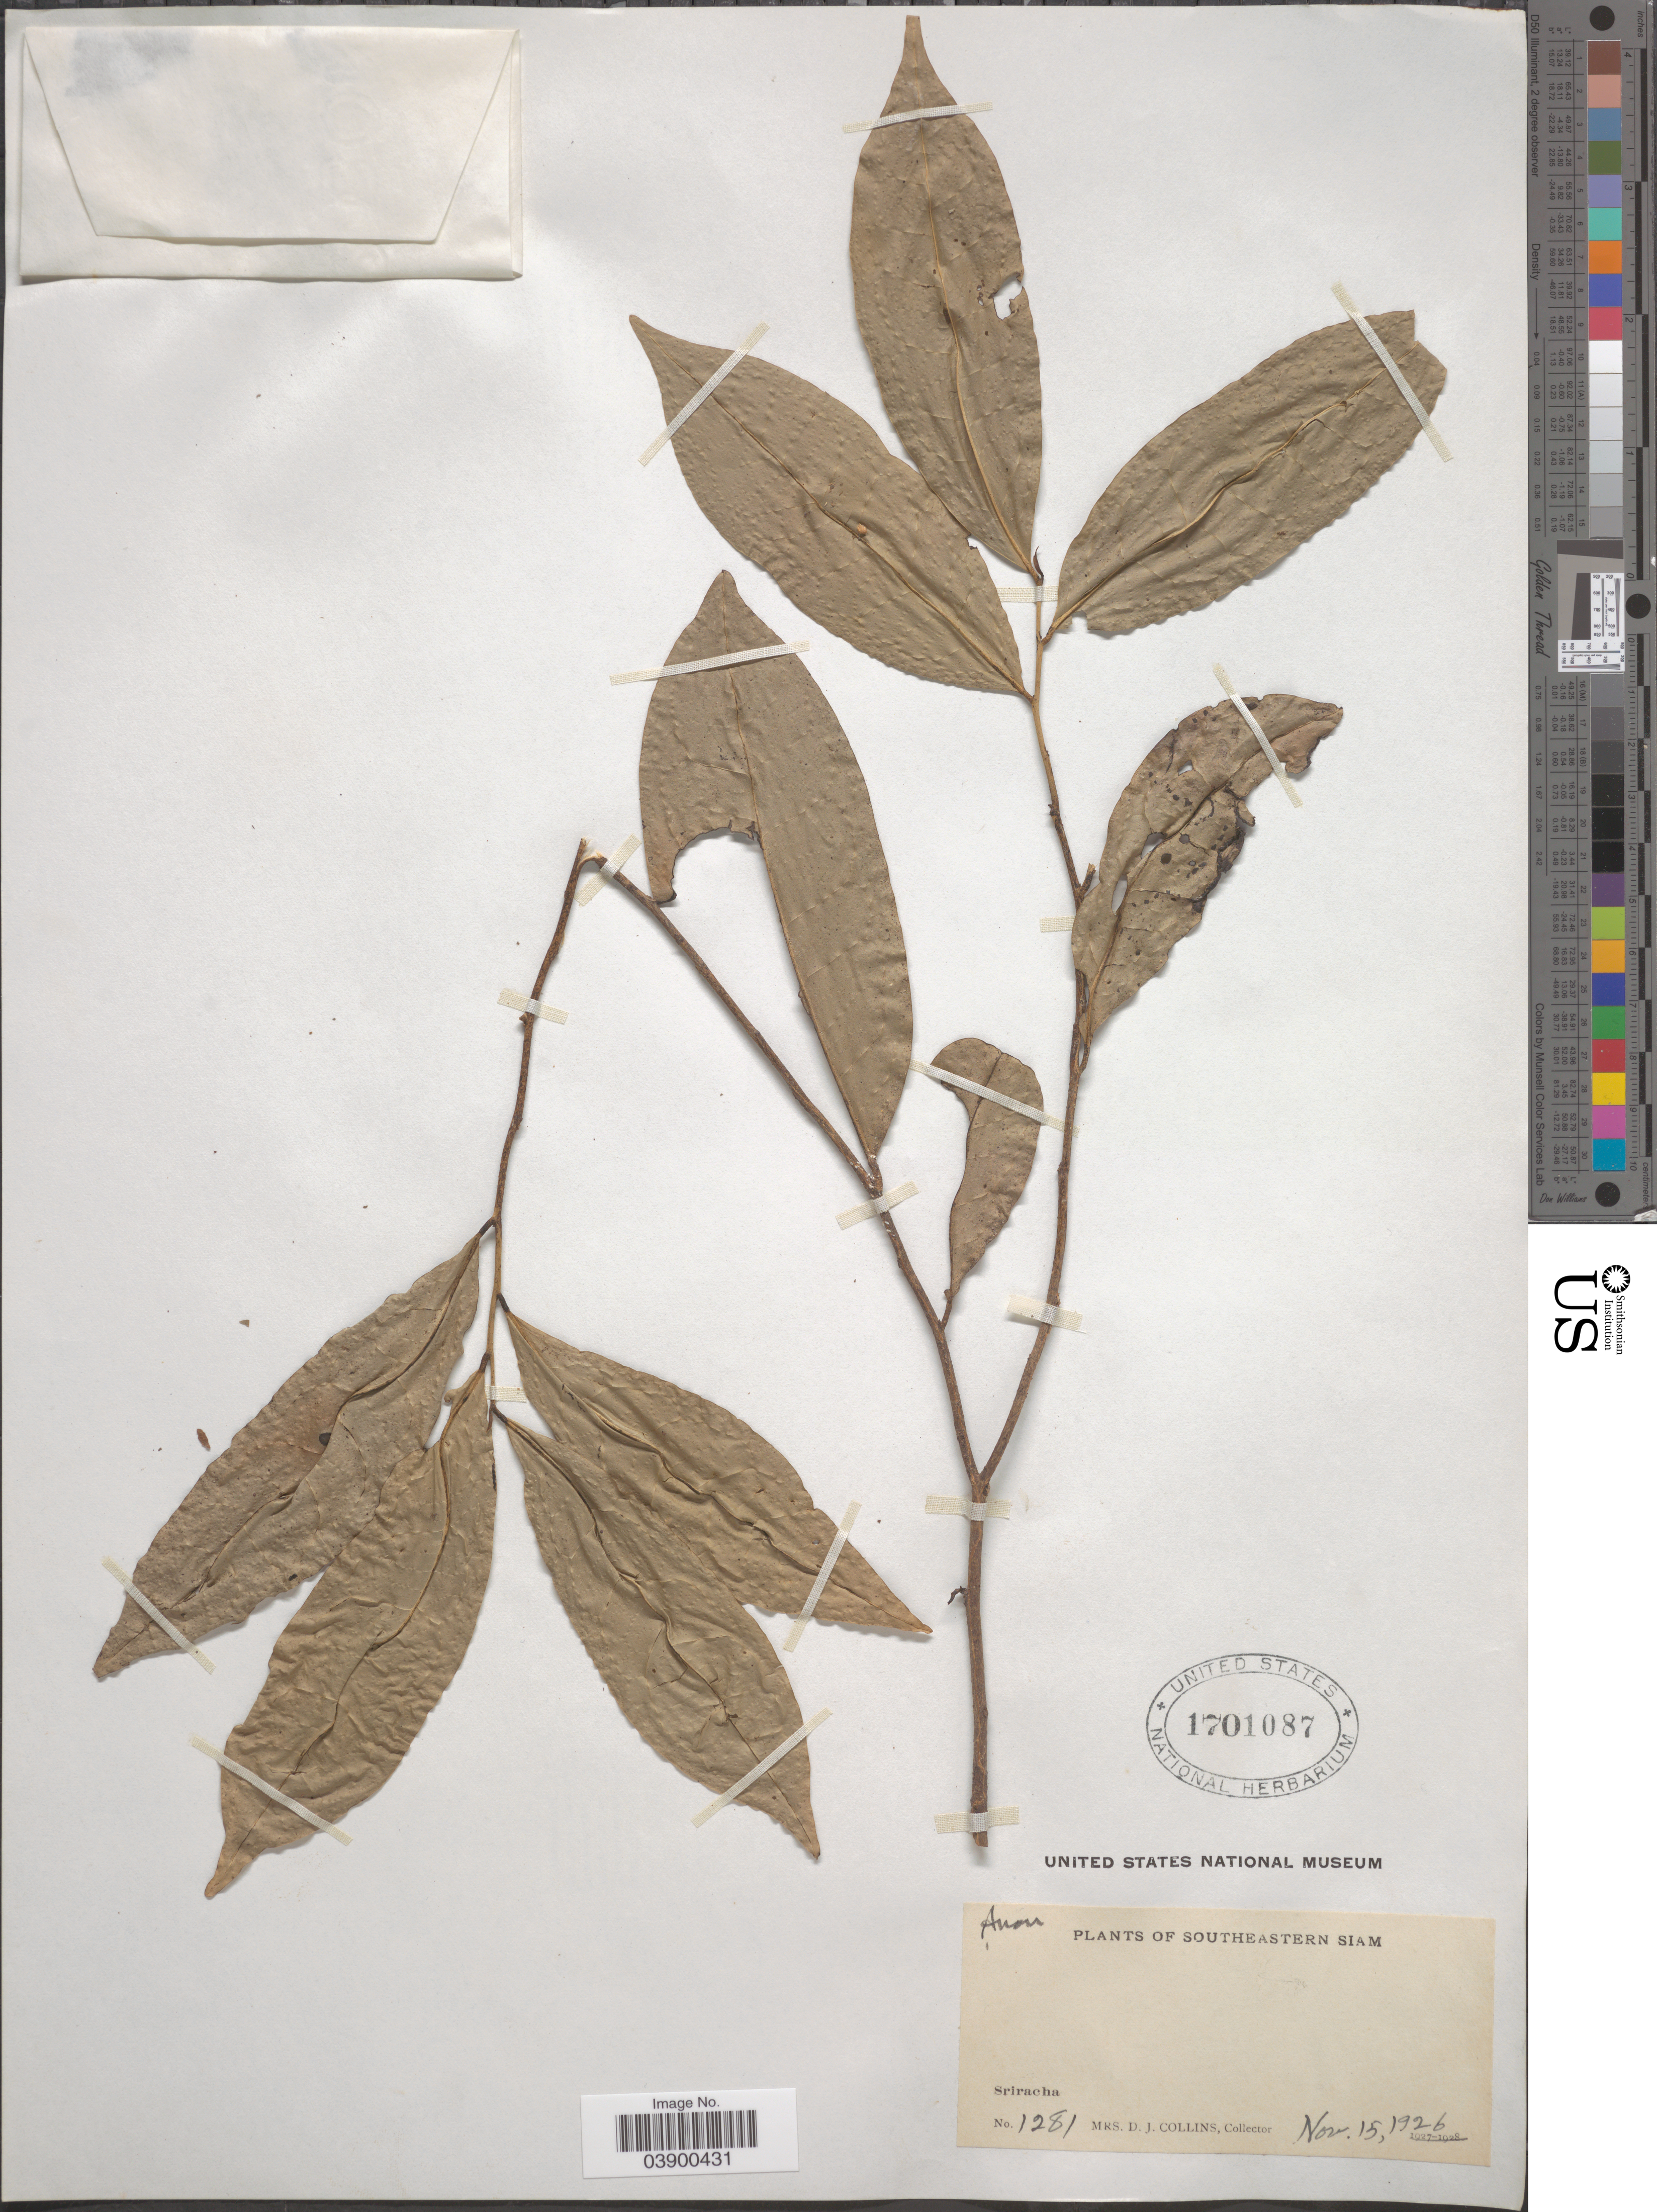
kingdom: Plantae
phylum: Tracheophyta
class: Magnoliopsida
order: Magnoliales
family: Annonaceae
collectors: J. Collins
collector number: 1281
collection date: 1926-11-15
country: Thailand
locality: Southeastern Siam. Sriracha.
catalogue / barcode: US 1701087